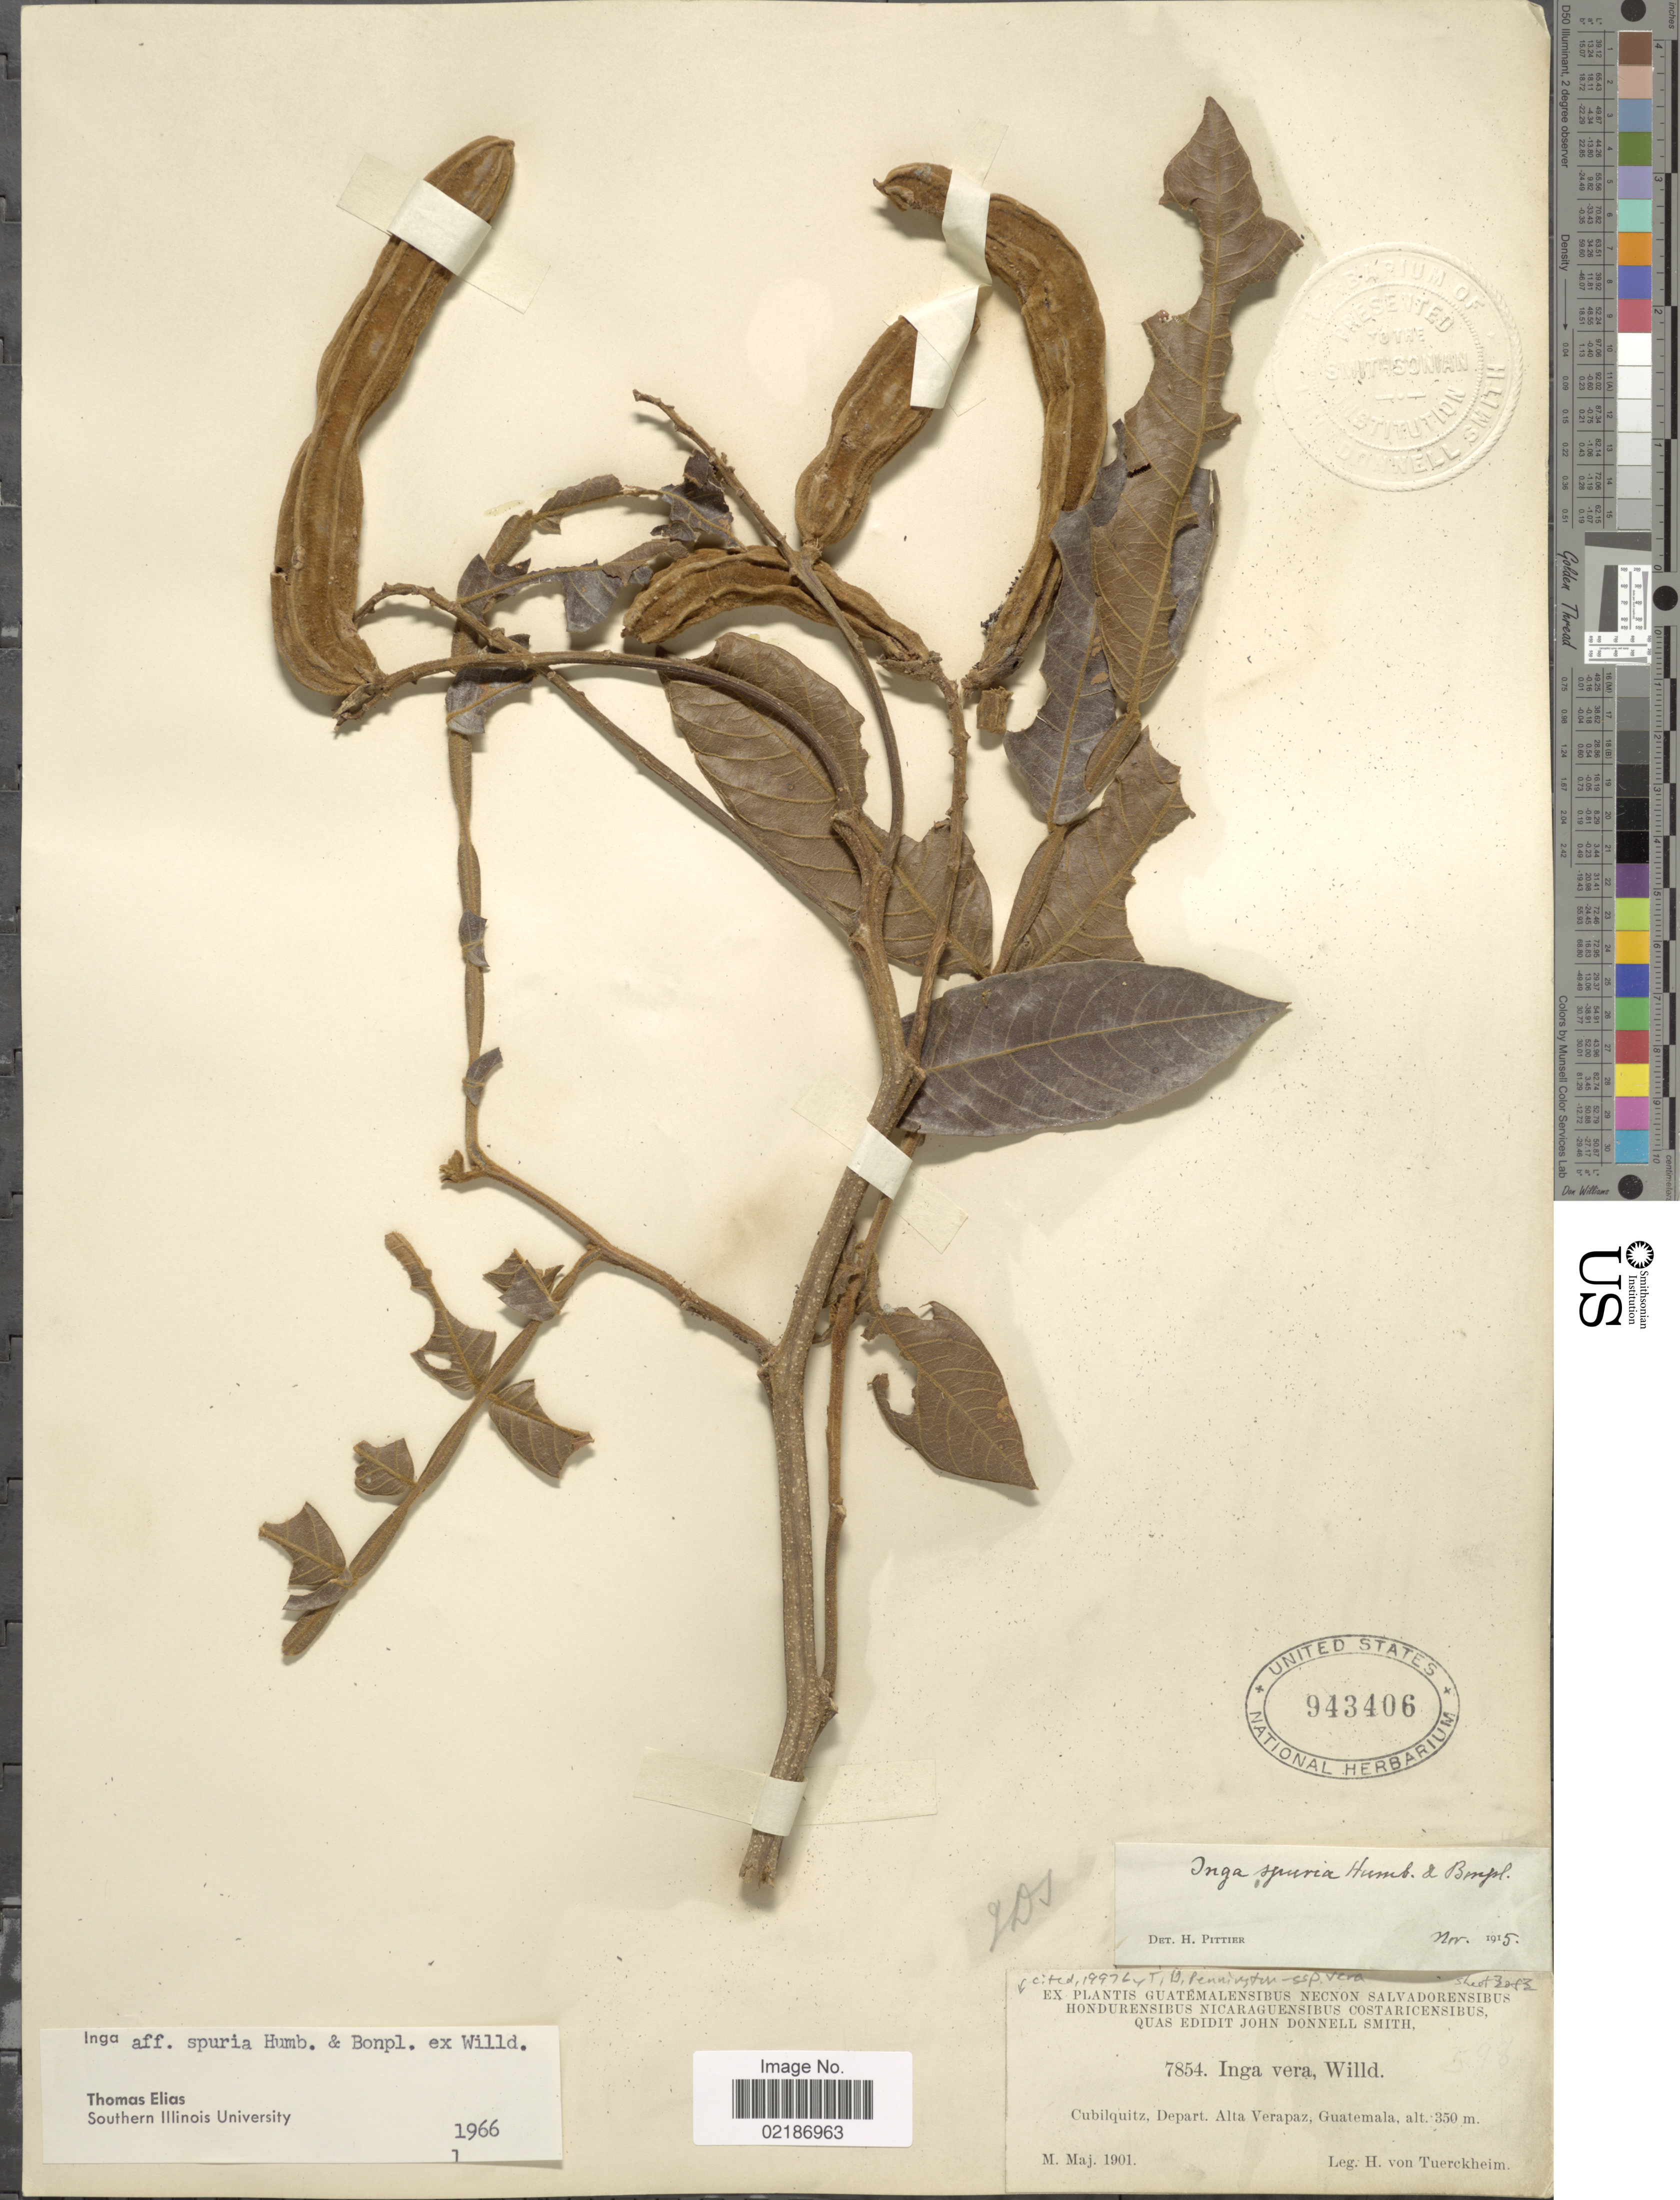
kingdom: Plantae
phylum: Tracheophyta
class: Magnoliopsida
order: Fabales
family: Fabaceae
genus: Inga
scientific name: Inga vera subsp. vera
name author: Willd.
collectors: H. von Türckheim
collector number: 7854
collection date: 1901-05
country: Guatemala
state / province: Alta Verapaz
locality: Cubilquitz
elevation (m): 350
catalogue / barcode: US 943406